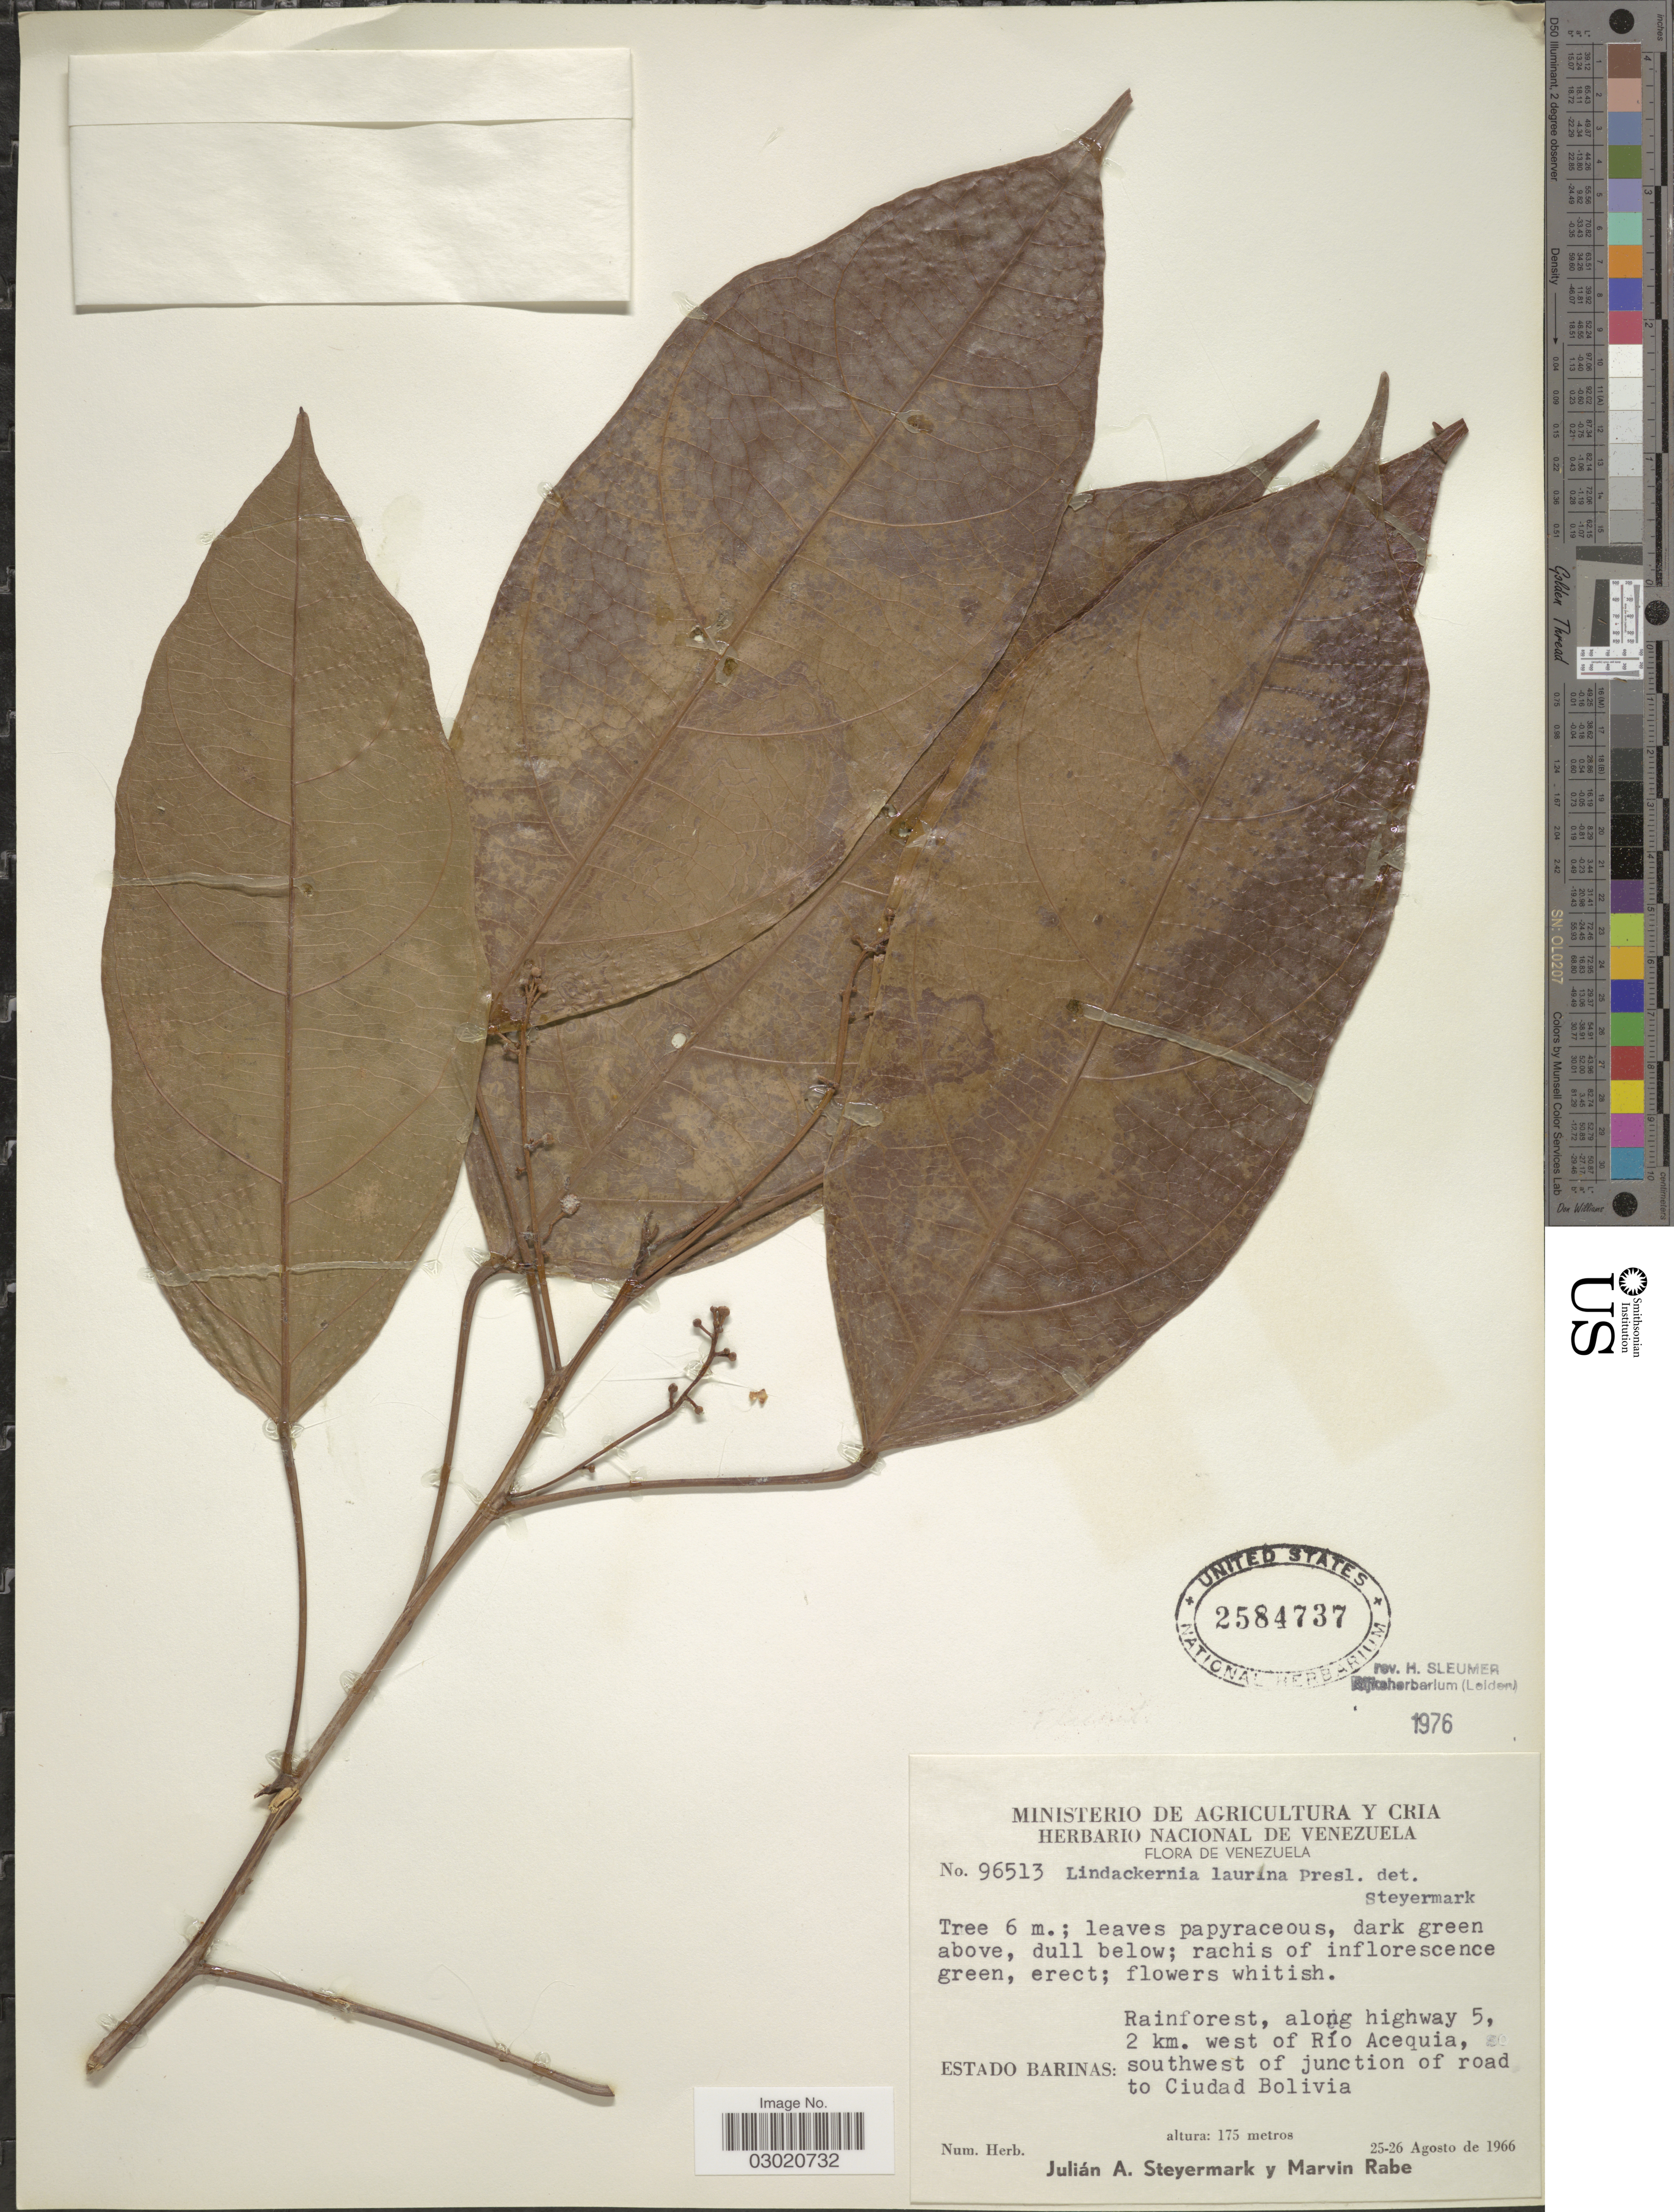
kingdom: Plantae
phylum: Tracheophyta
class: Magnoliopsida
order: Malpighiales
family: Achariaceae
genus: Lindackeria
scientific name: Lindackeria laurina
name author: C. Presl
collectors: J. Steyermark & M. Rabe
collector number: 96513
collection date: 1966-08-25/1966-08-26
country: Venezuela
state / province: Barinas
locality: Rainforest, along highway 5, 2 km. west of Río Acequia, southwest of junction of road to Ciudad Bolivia.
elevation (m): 175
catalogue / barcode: US 2584737